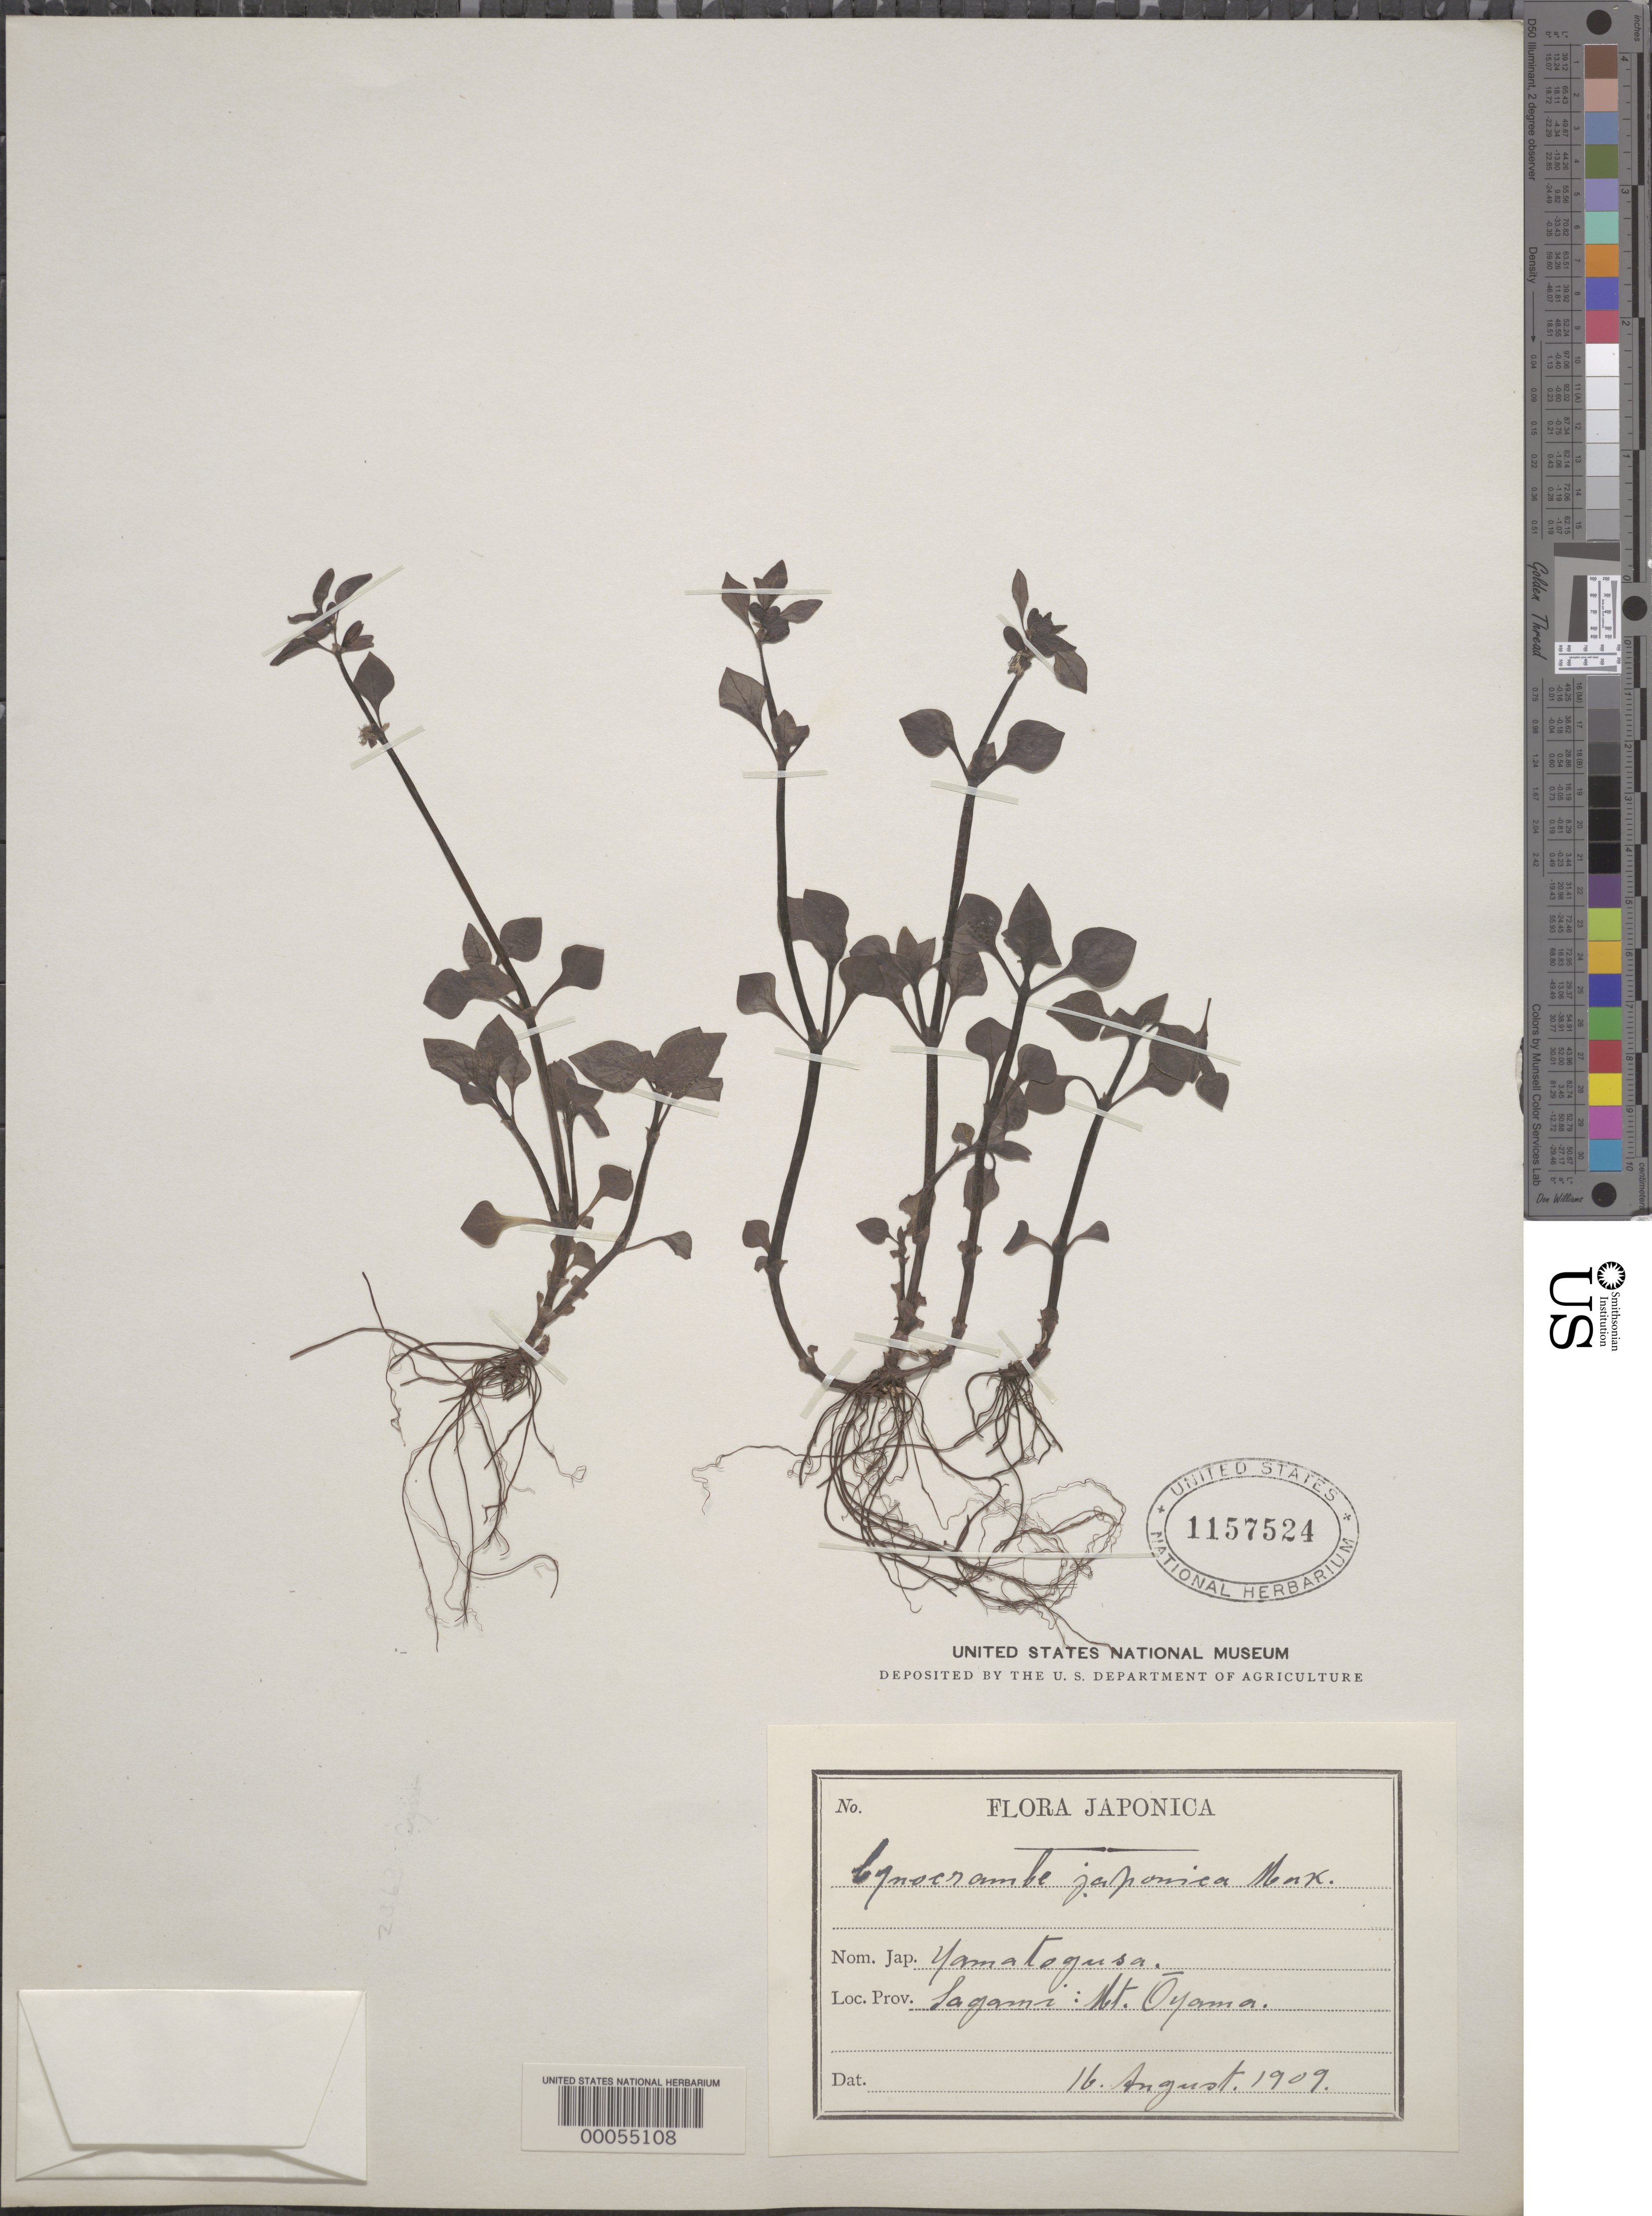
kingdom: Plantae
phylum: Tracheophyta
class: Magnoliopsida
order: Gentianales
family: Rubiaceae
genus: Theligonum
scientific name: Theligonum japonicum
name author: Ôkubo & Makino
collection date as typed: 16 Aug 1909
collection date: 1909-08-16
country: Japan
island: Honshu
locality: Sagami, mt. oyama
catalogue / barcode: US 1157524